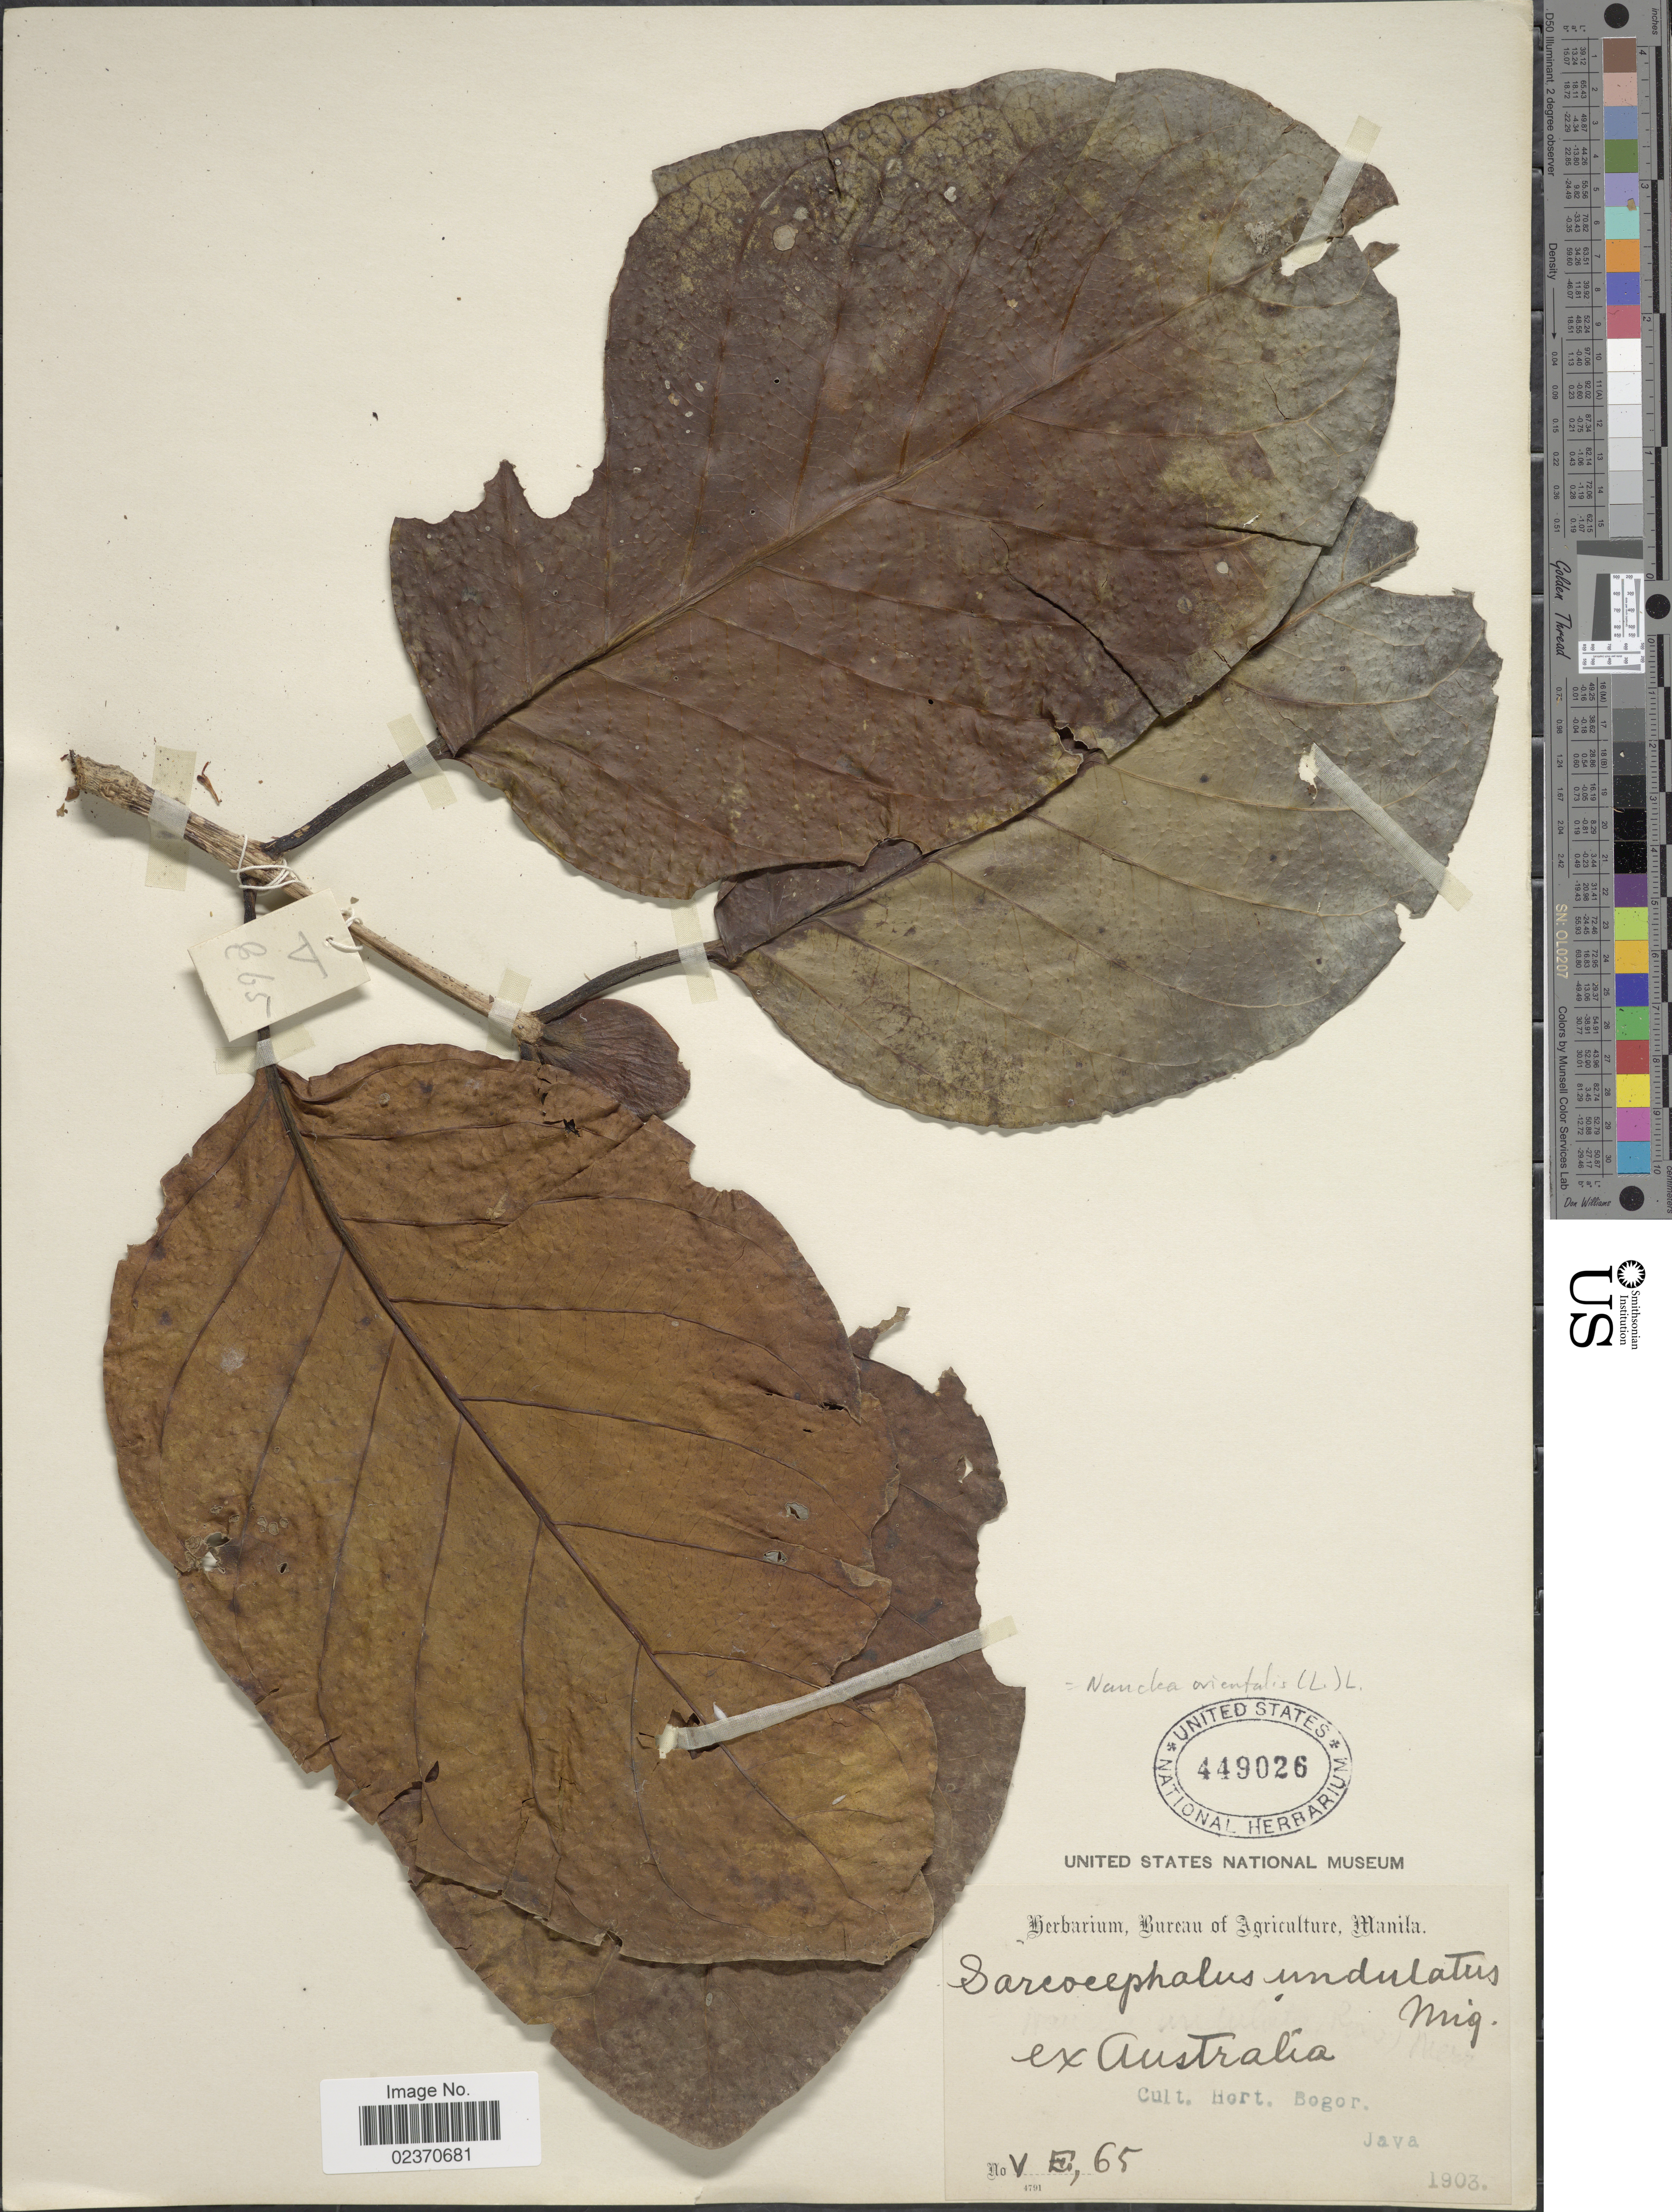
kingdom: Plantae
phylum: Tracheophyta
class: Magnoliopsida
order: Gentianales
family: Rubiaceae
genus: Nauclea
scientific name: Nauclea orientalis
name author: (L.) L.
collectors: ex Herb. Bur. Agric. Manila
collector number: VE 65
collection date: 1903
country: Indonesia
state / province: Java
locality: Cult. Hort. Bogor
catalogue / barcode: US 449026